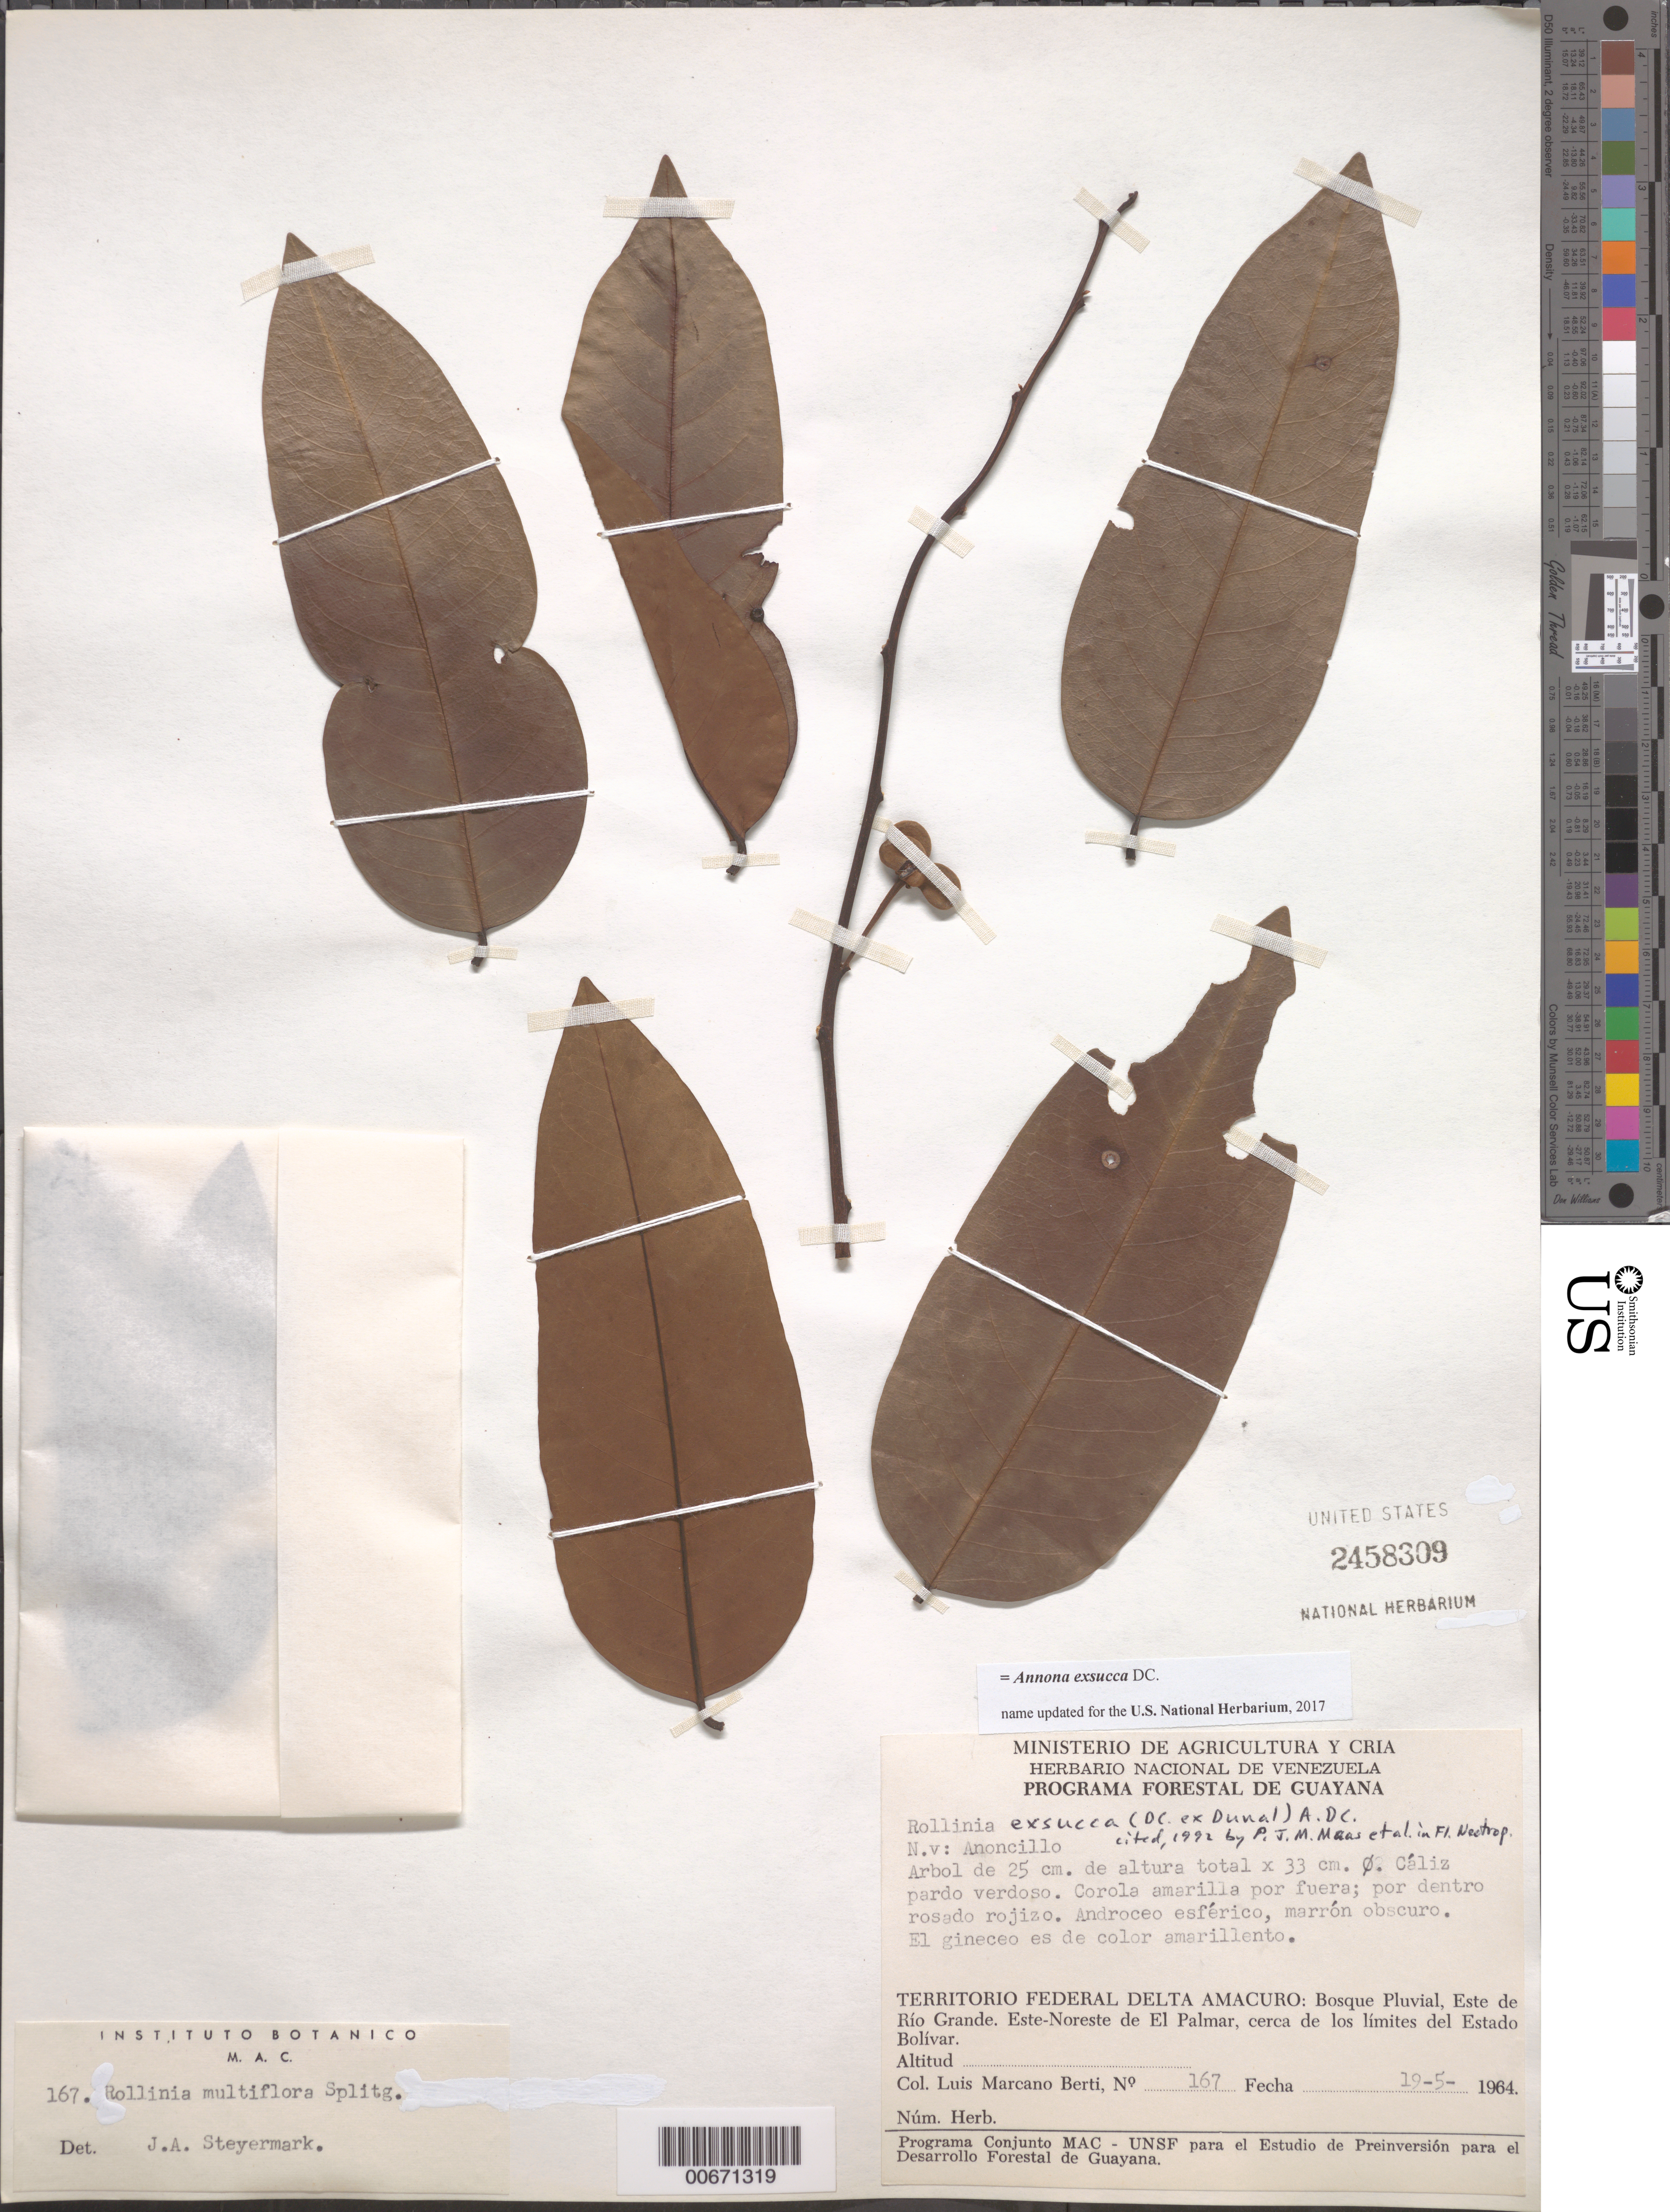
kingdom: Plantae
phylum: Tracheophyta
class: Magnoliopsida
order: Magnoliales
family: Annonaceae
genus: Annona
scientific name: Annona exsucca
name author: DC. ex Dunal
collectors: L. Marcano-Berti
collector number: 167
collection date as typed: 19-May-64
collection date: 1964-05-19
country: Venezuela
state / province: Delta Amacuro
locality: Este de Río Grande, ENE de El Palmar, cerca de los limites del Estado Bolívar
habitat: Bosque pluvial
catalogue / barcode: US 2458309